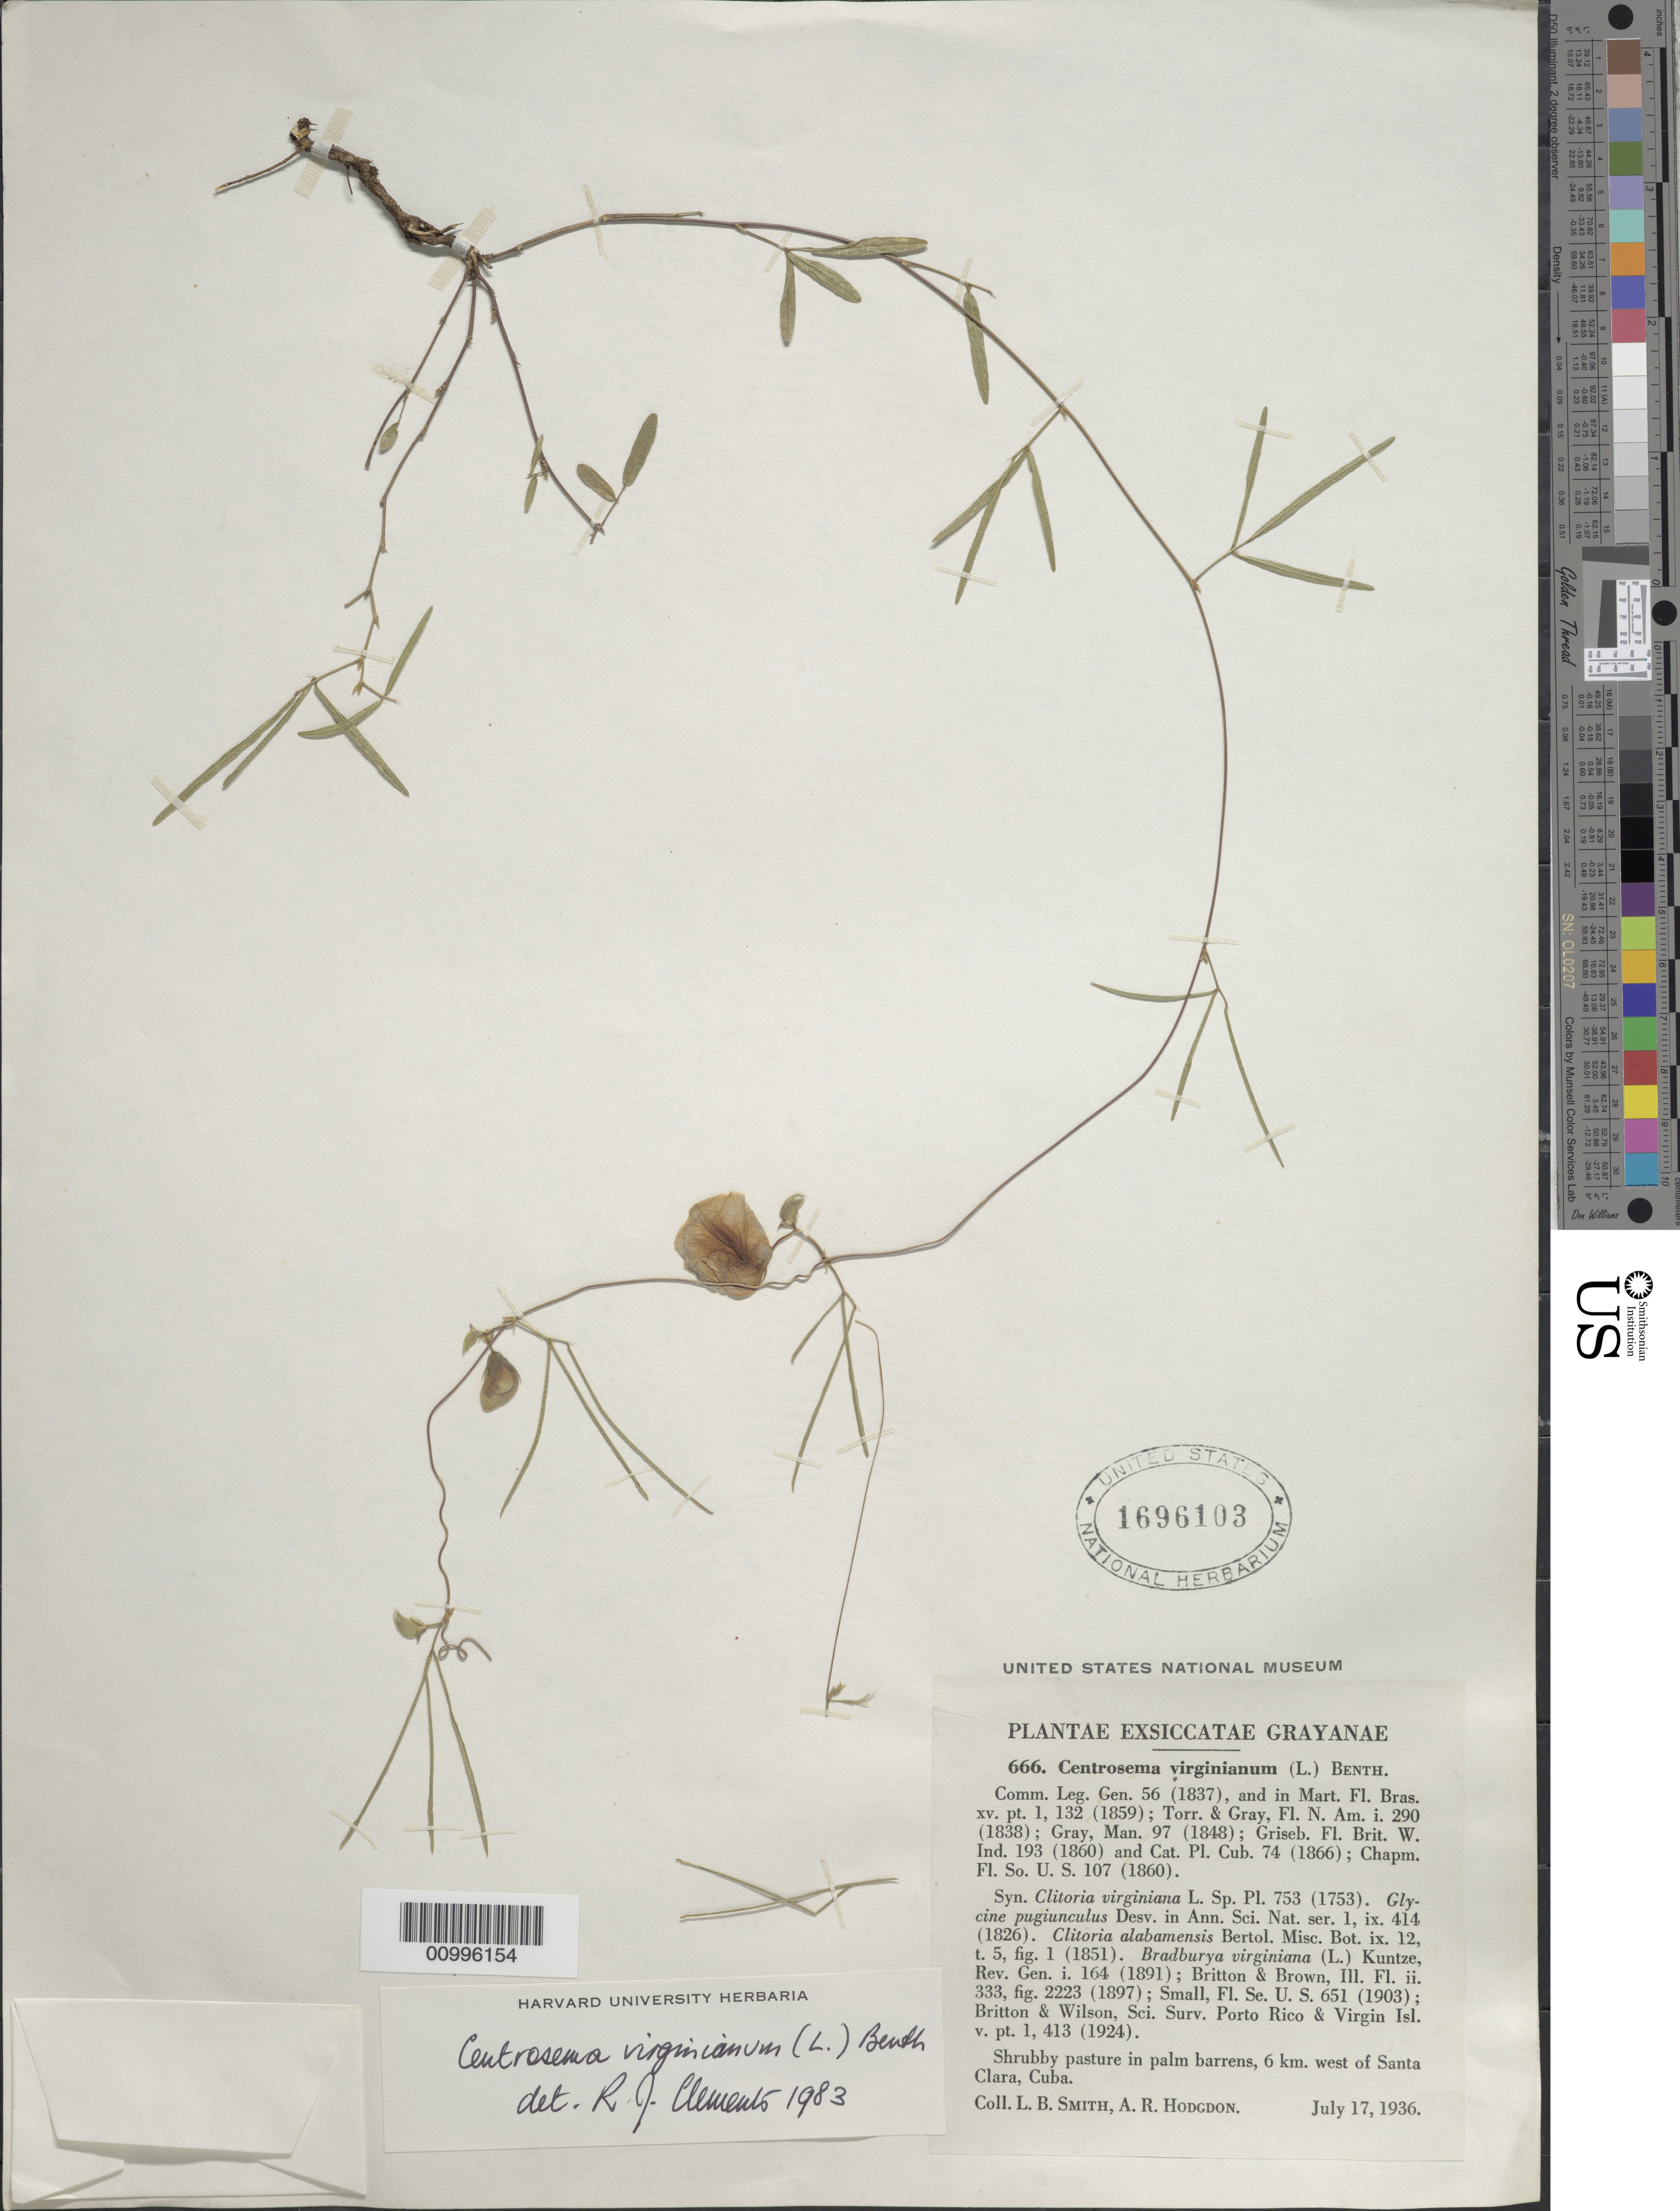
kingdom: Plantae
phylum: Tracheophyta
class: Magnoliopsida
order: Fabales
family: Fabaceae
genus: Centrosema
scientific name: Centrosema virginianum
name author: (L.) Benth.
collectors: L. Smith & A. R. Hodgdon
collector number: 666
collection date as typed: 17 Jul 1936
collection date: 1936-07-17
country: Cuba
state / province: Villa Clara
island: Cuba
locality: Santa Clara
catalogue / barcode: US 1696103